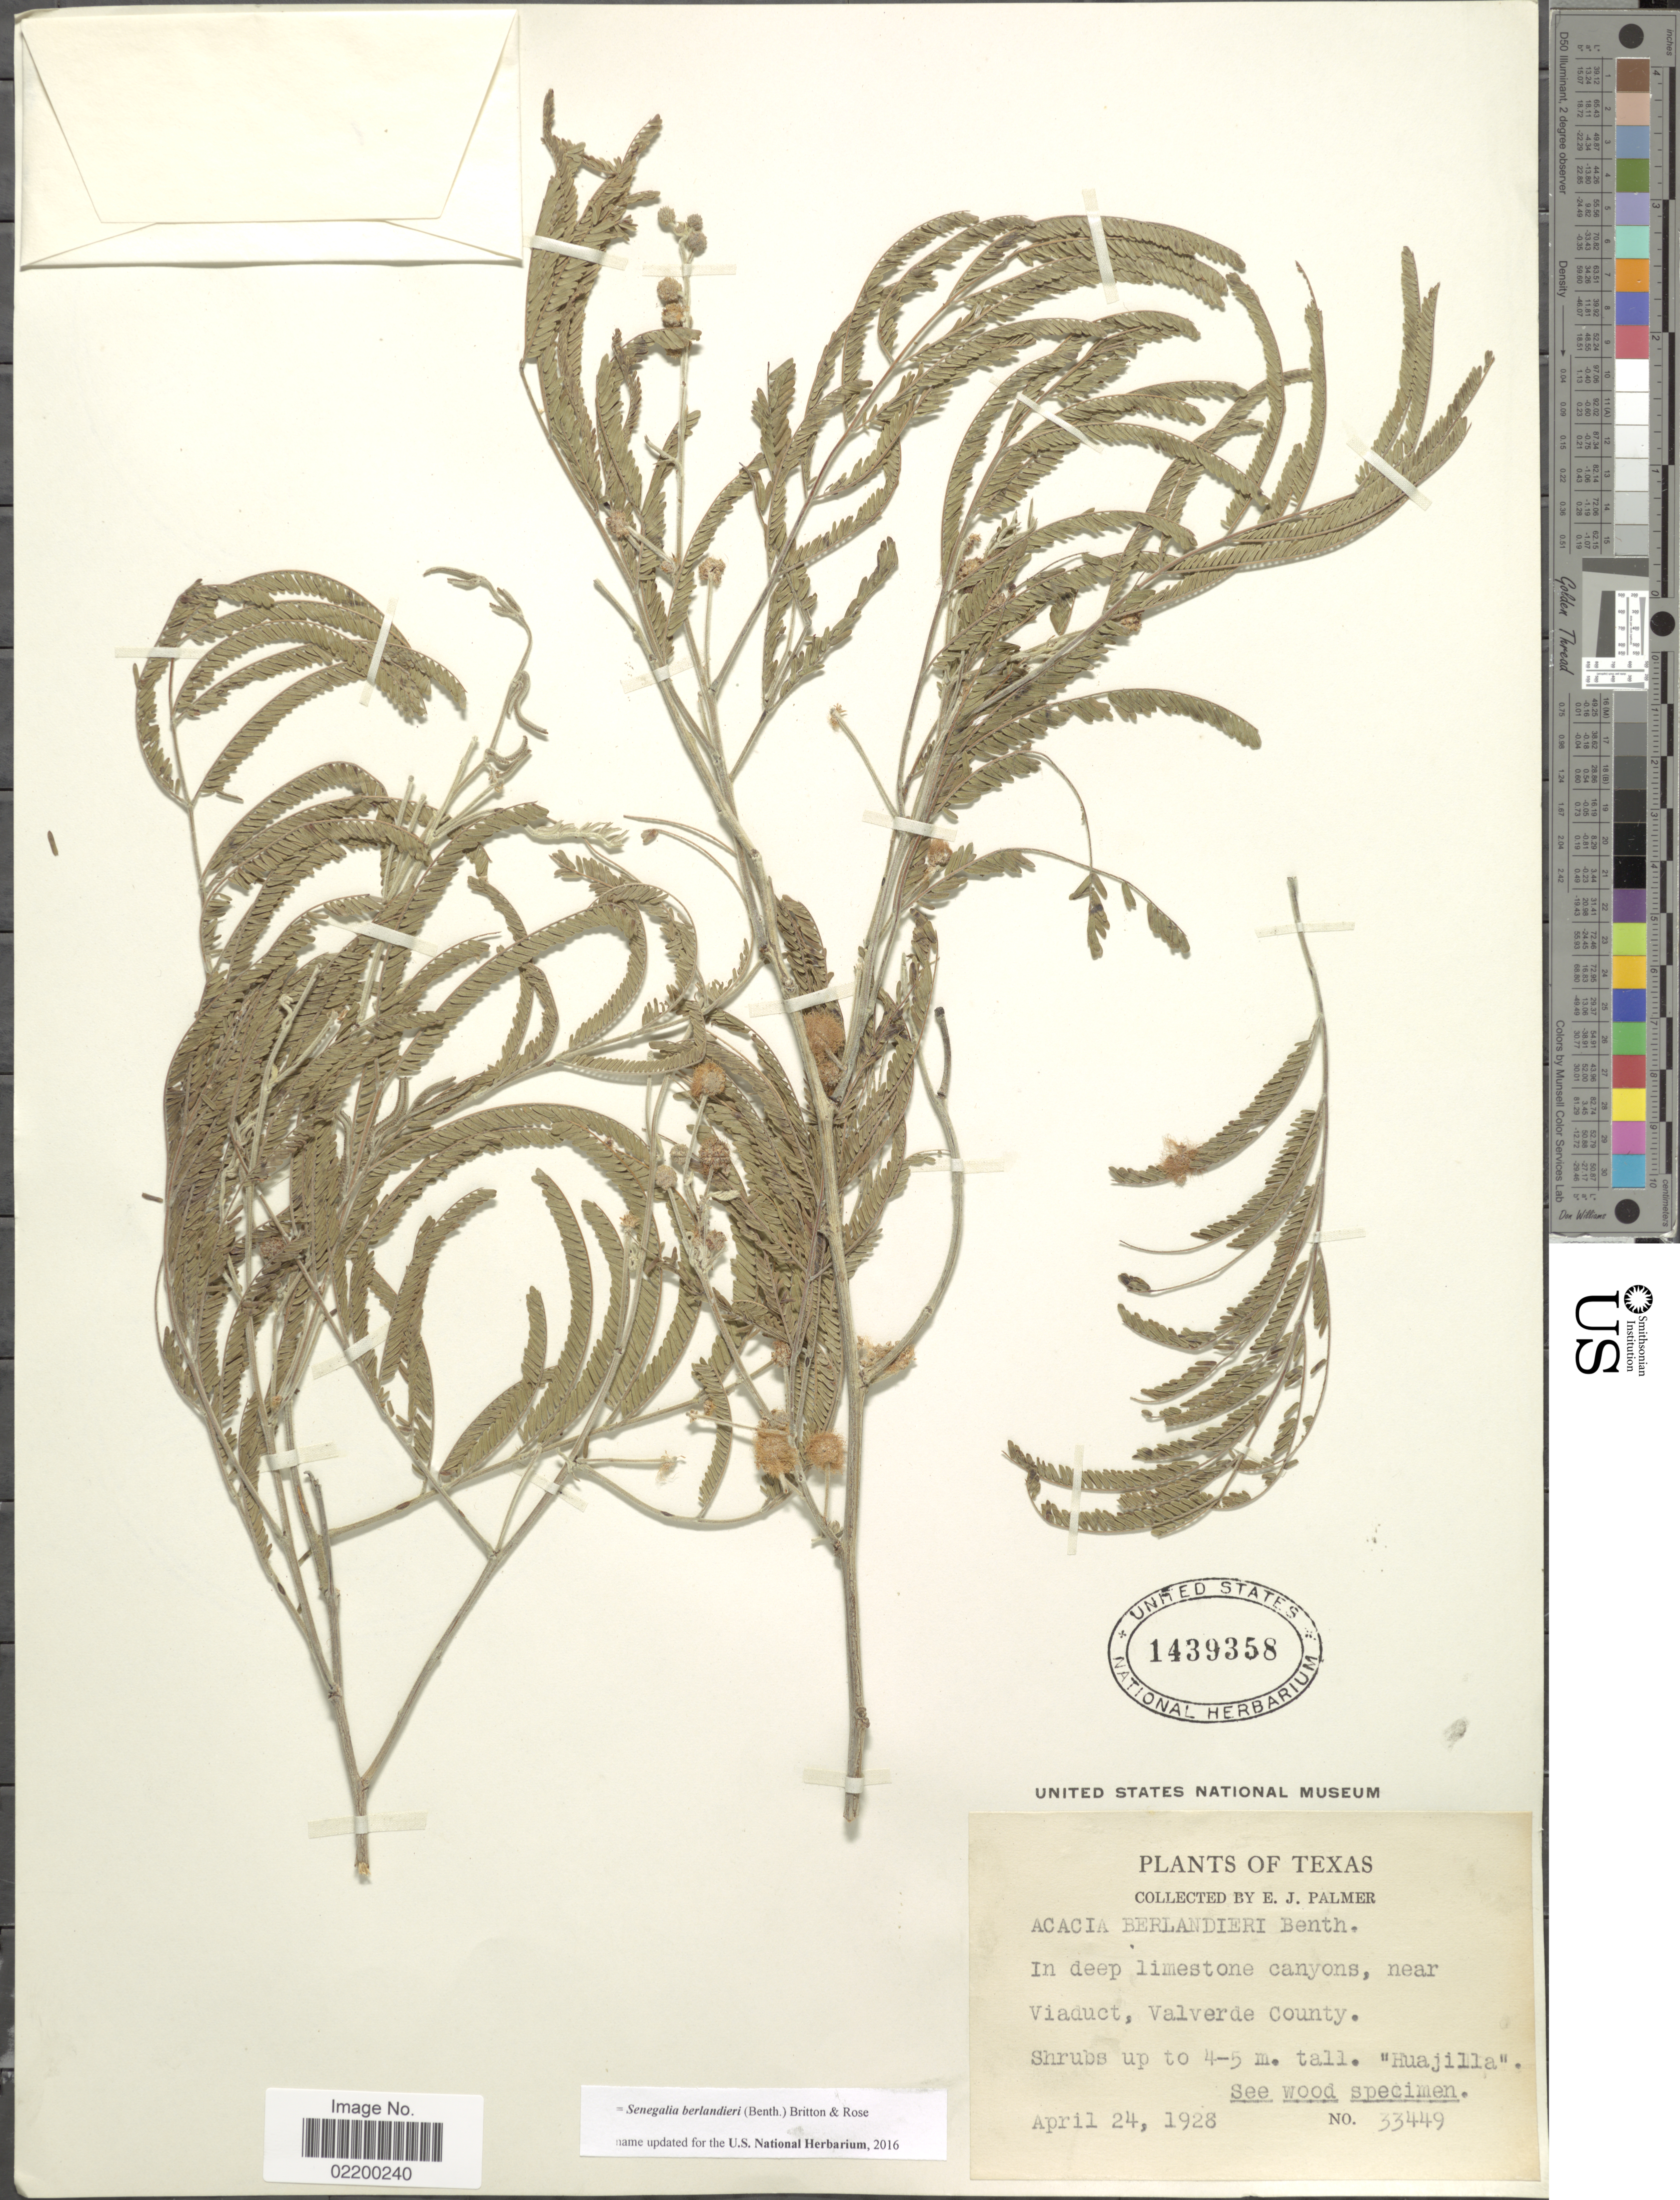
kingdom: Plantae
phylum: Tracheophyta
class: Magnoliopsida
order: Fabales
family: Fabaceae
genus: Senegalia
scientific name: Senegalia berlandieri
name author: (Benth.) Britton & Rose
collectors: E. J. Palmer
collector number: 33449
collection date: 1928-04-24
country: United States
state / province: Texas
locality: In deep limestone canyons, near Viaduct, Valverde County, 'Huajilla'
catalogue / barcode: US 1439358